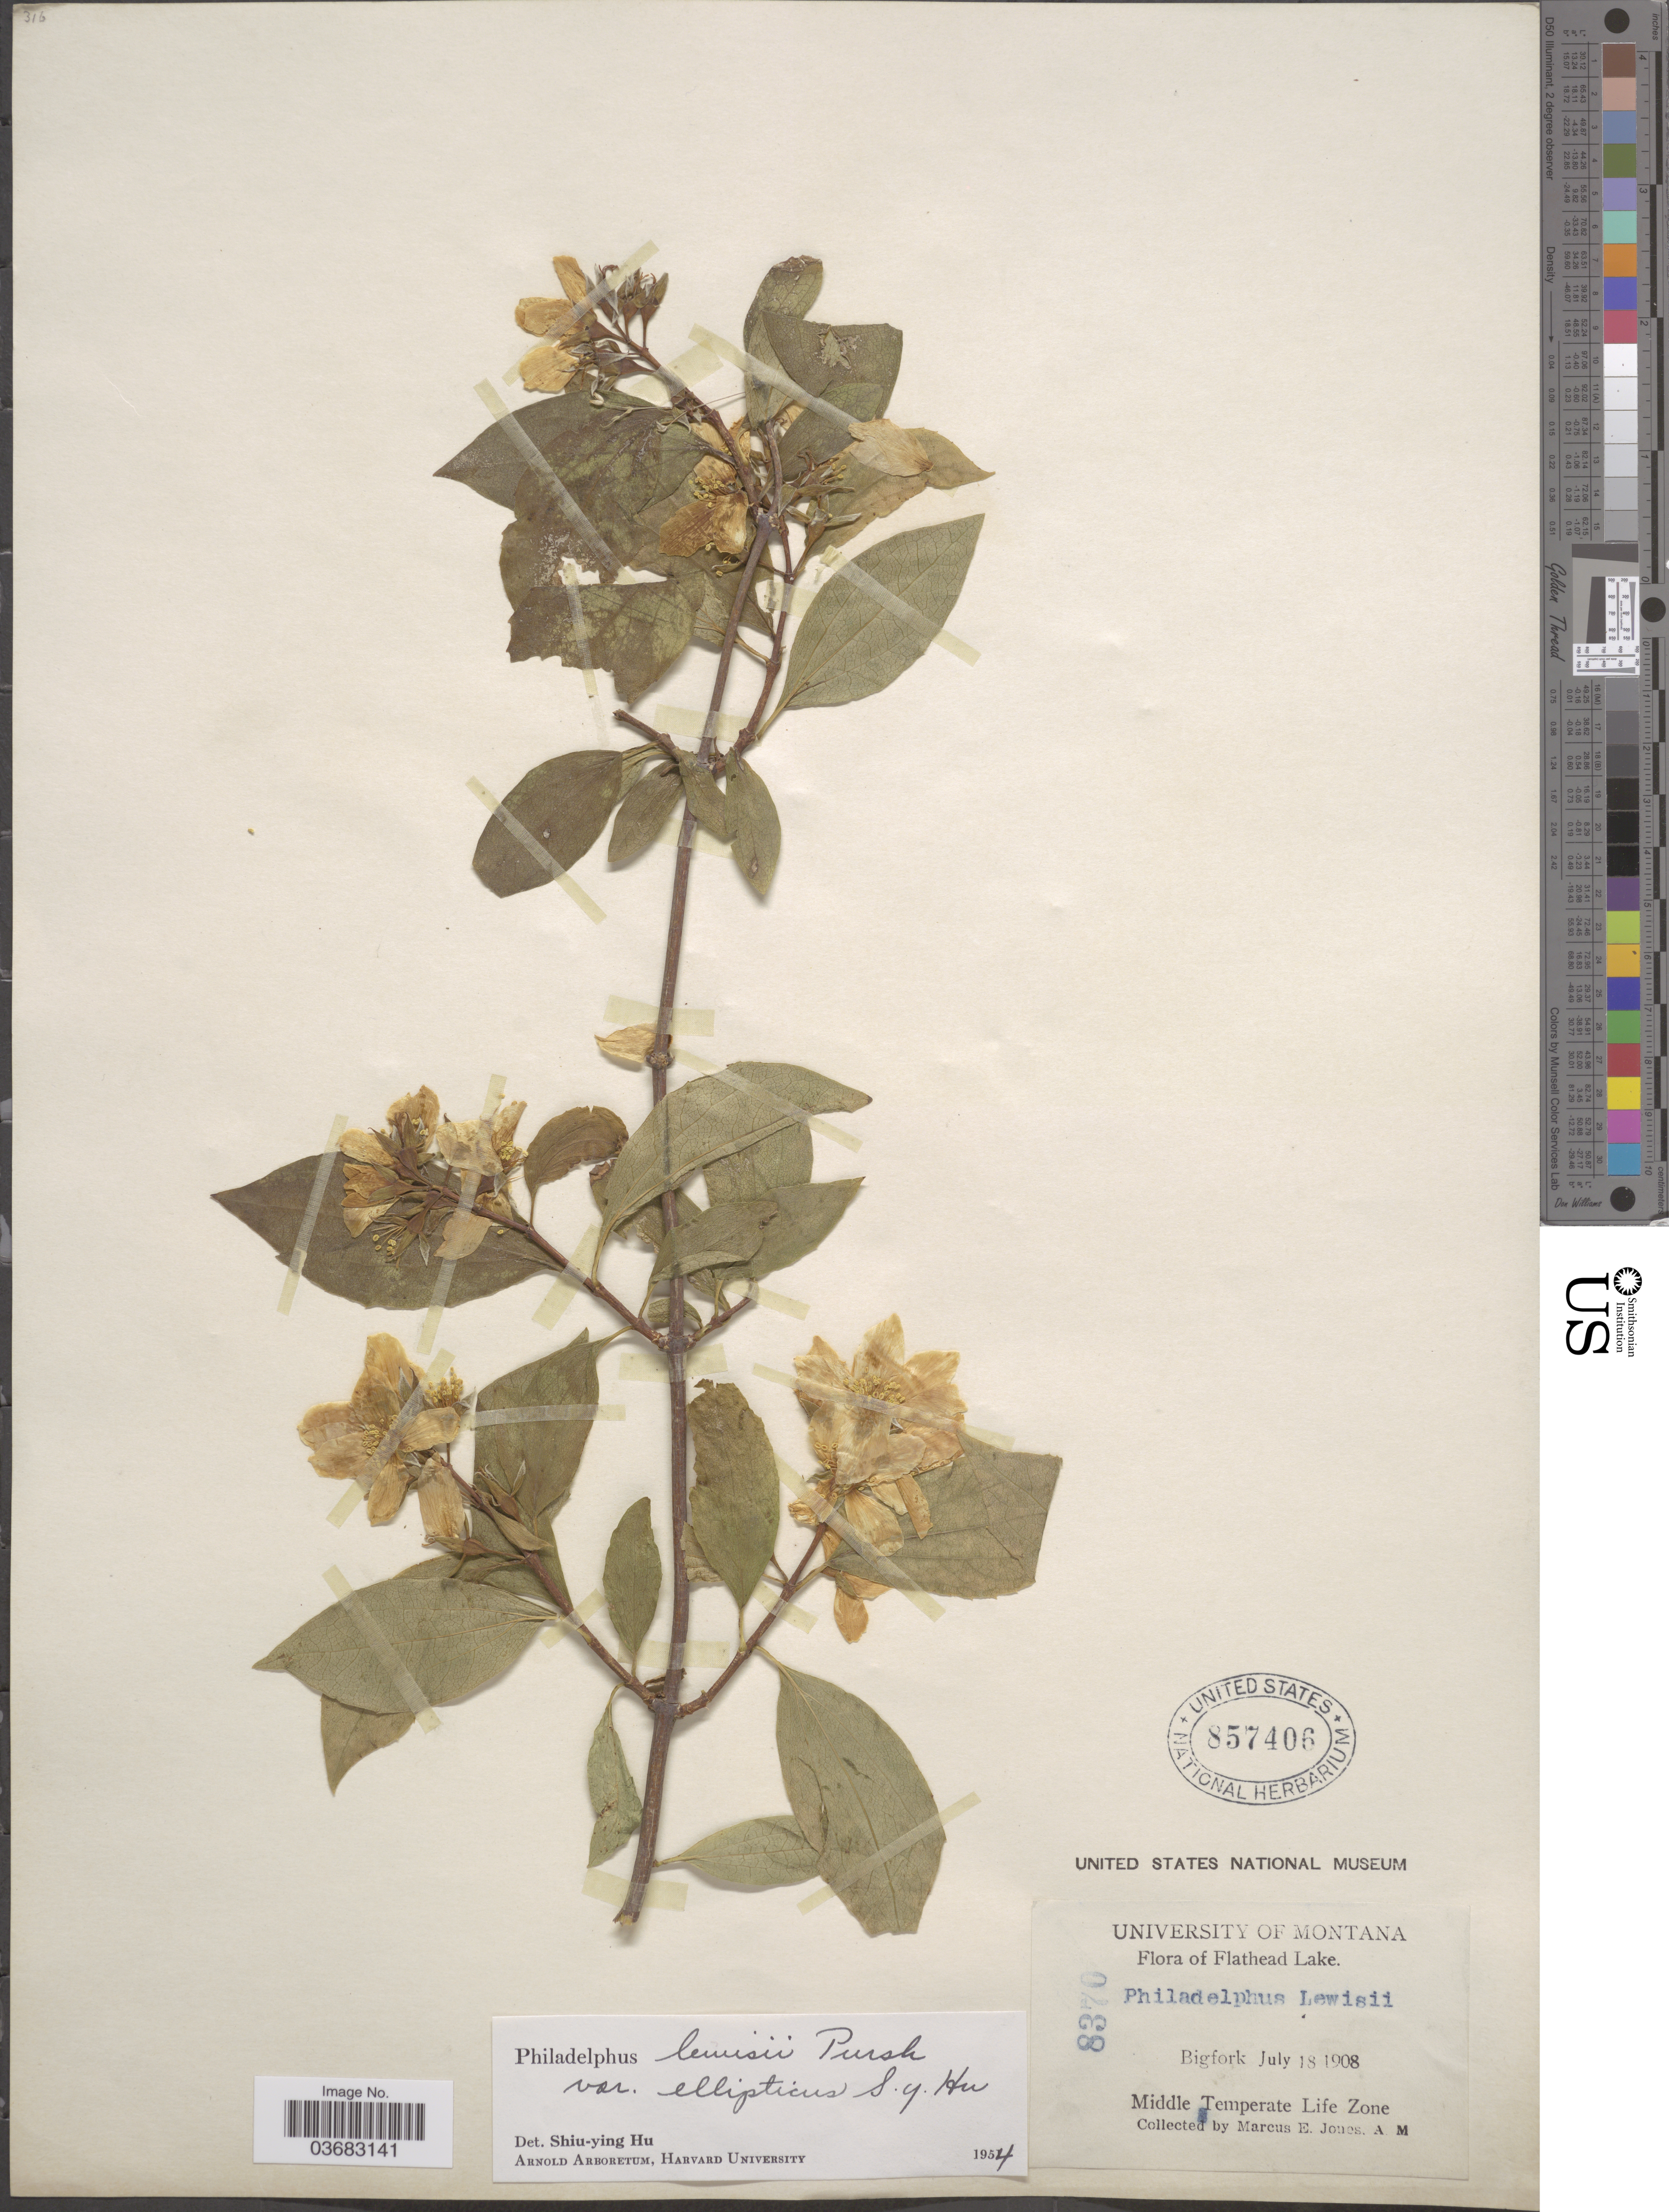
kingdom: Plantae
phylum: Tracheophyta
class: Magnoliopsida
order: Cornales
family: Hydrangeaceae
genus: Philadelphus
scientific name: Philadelphus lewisii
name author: Pursh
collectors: M. E. Jones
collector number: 8370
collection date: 1908-07-18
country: United States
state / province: Montana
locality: Flathead Lake. Bigfork. Middle Temperate Life Zone.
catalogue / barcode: US 857406